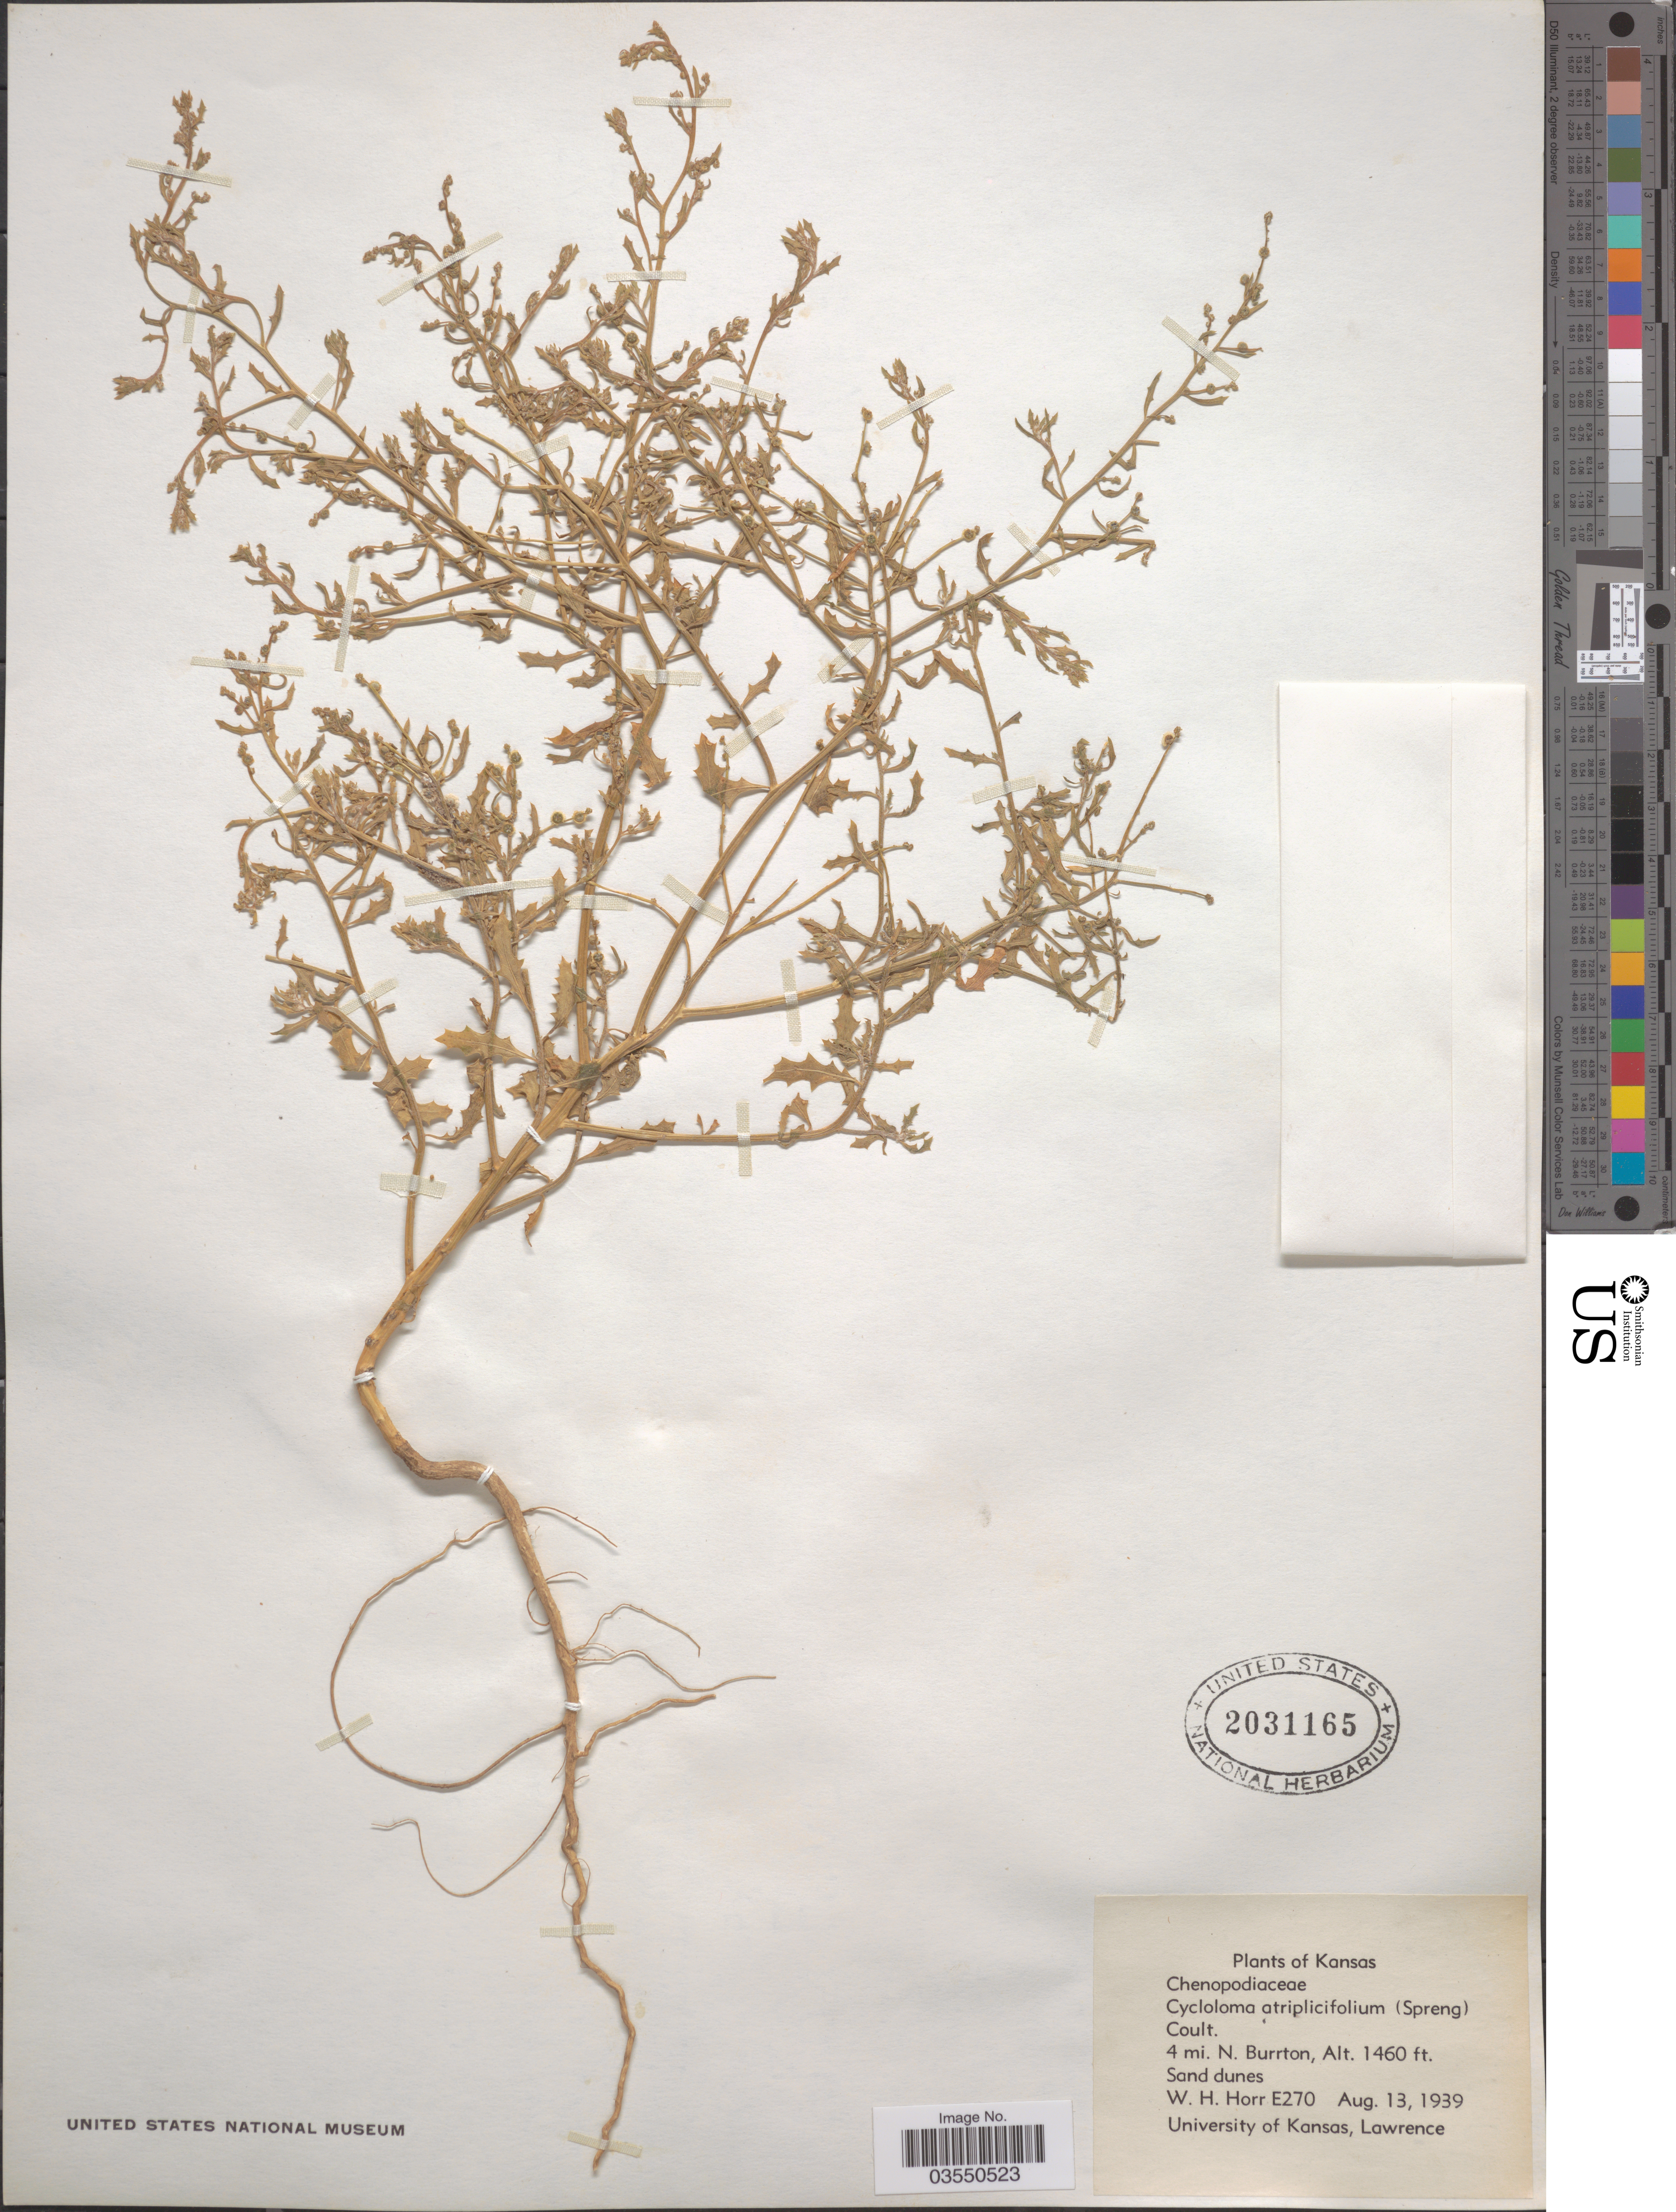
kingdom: Plantae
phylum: Tracheophyta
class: Magnoliopsida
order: Caryophyllales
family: Amaranthaceae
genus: Dysphania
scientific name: Dysphania atriplicifolia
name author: (Spreng.) G. Kadereit et al.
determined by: U.S. National Herbarium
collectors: W. H. Horr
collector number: E270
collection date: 1939-08-13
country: United States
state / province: Kansas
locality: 4 mi. N. Burrton.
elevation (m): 445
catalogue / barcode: US 2031165